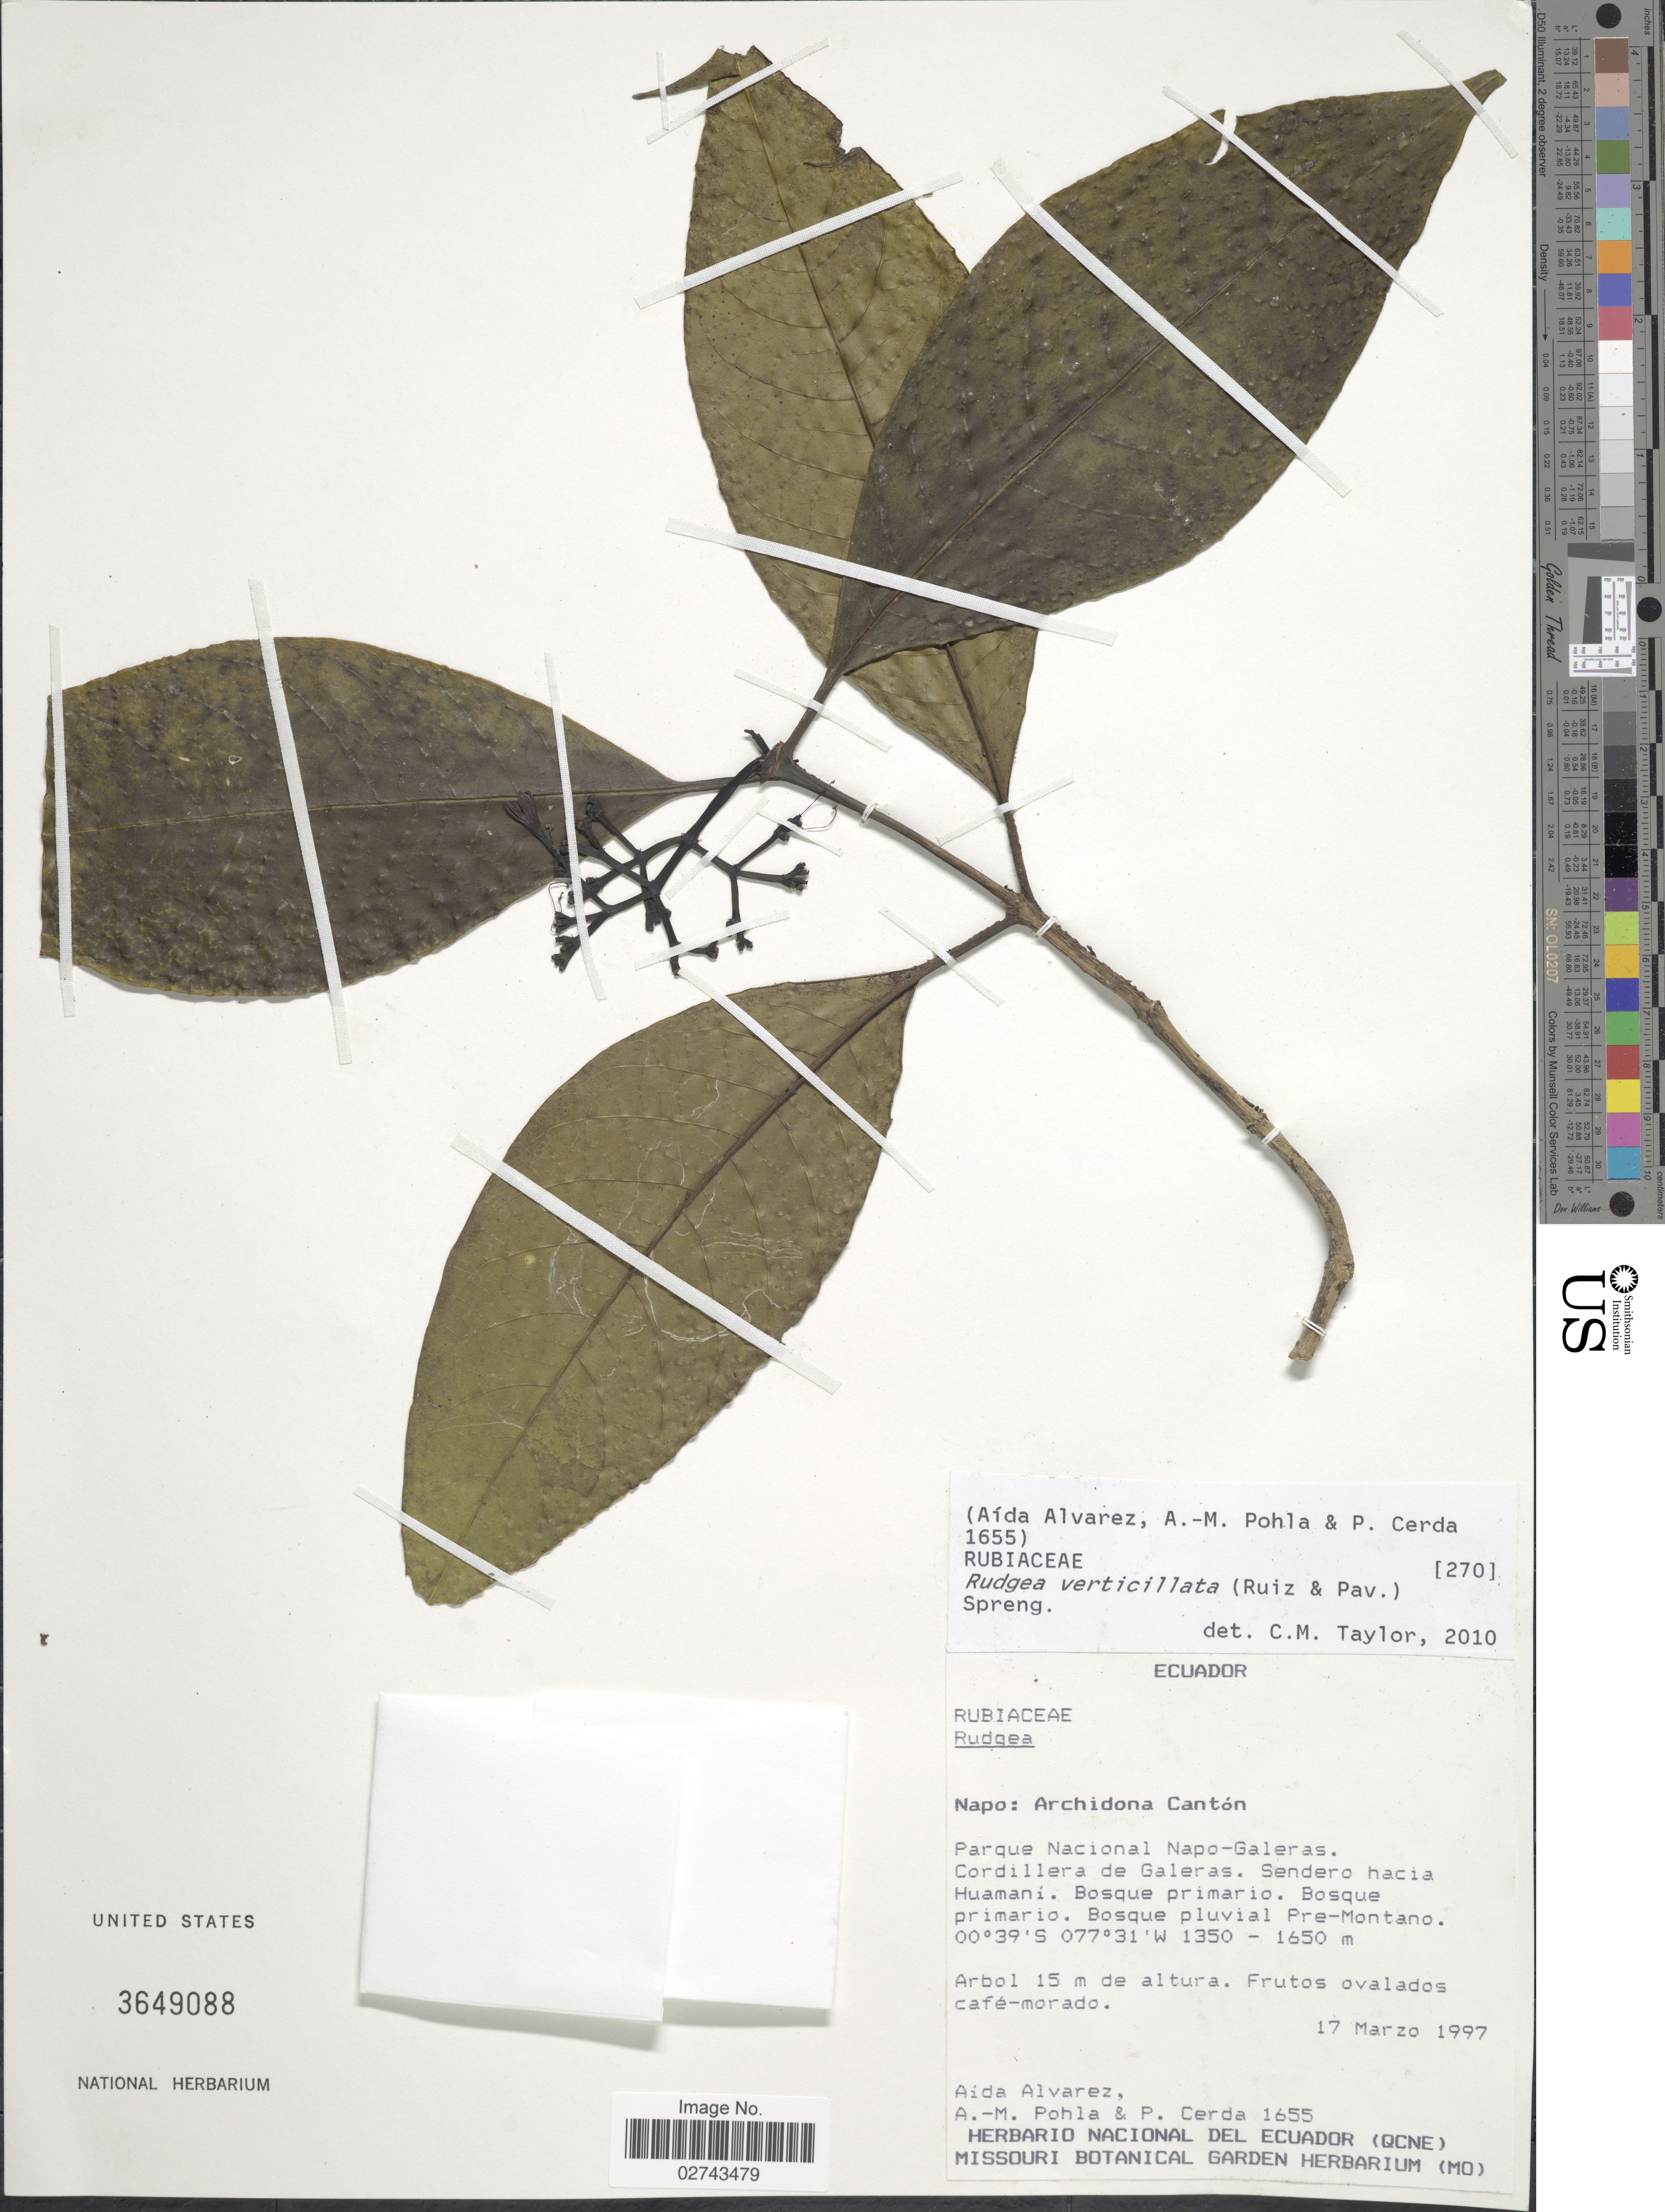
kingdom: Plantae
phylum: Tracheophyta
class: Magnoliopsida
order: Gentianales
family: Rubiaceae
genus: Rudgea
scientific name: Rudgea verticillata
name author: (Ruiz & Pav.) Spreng.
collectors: A. Alvarez, A. Pohla & P. Cerda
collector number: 1655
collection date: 1997-03-17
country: Ecuador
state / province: Napo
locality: Napo: Archidona Canton, Parque Nacional Napo-Galeras, Cordillera de Galeras, Sendero hacia Huamani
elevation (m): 1350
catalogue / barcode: US 3649088